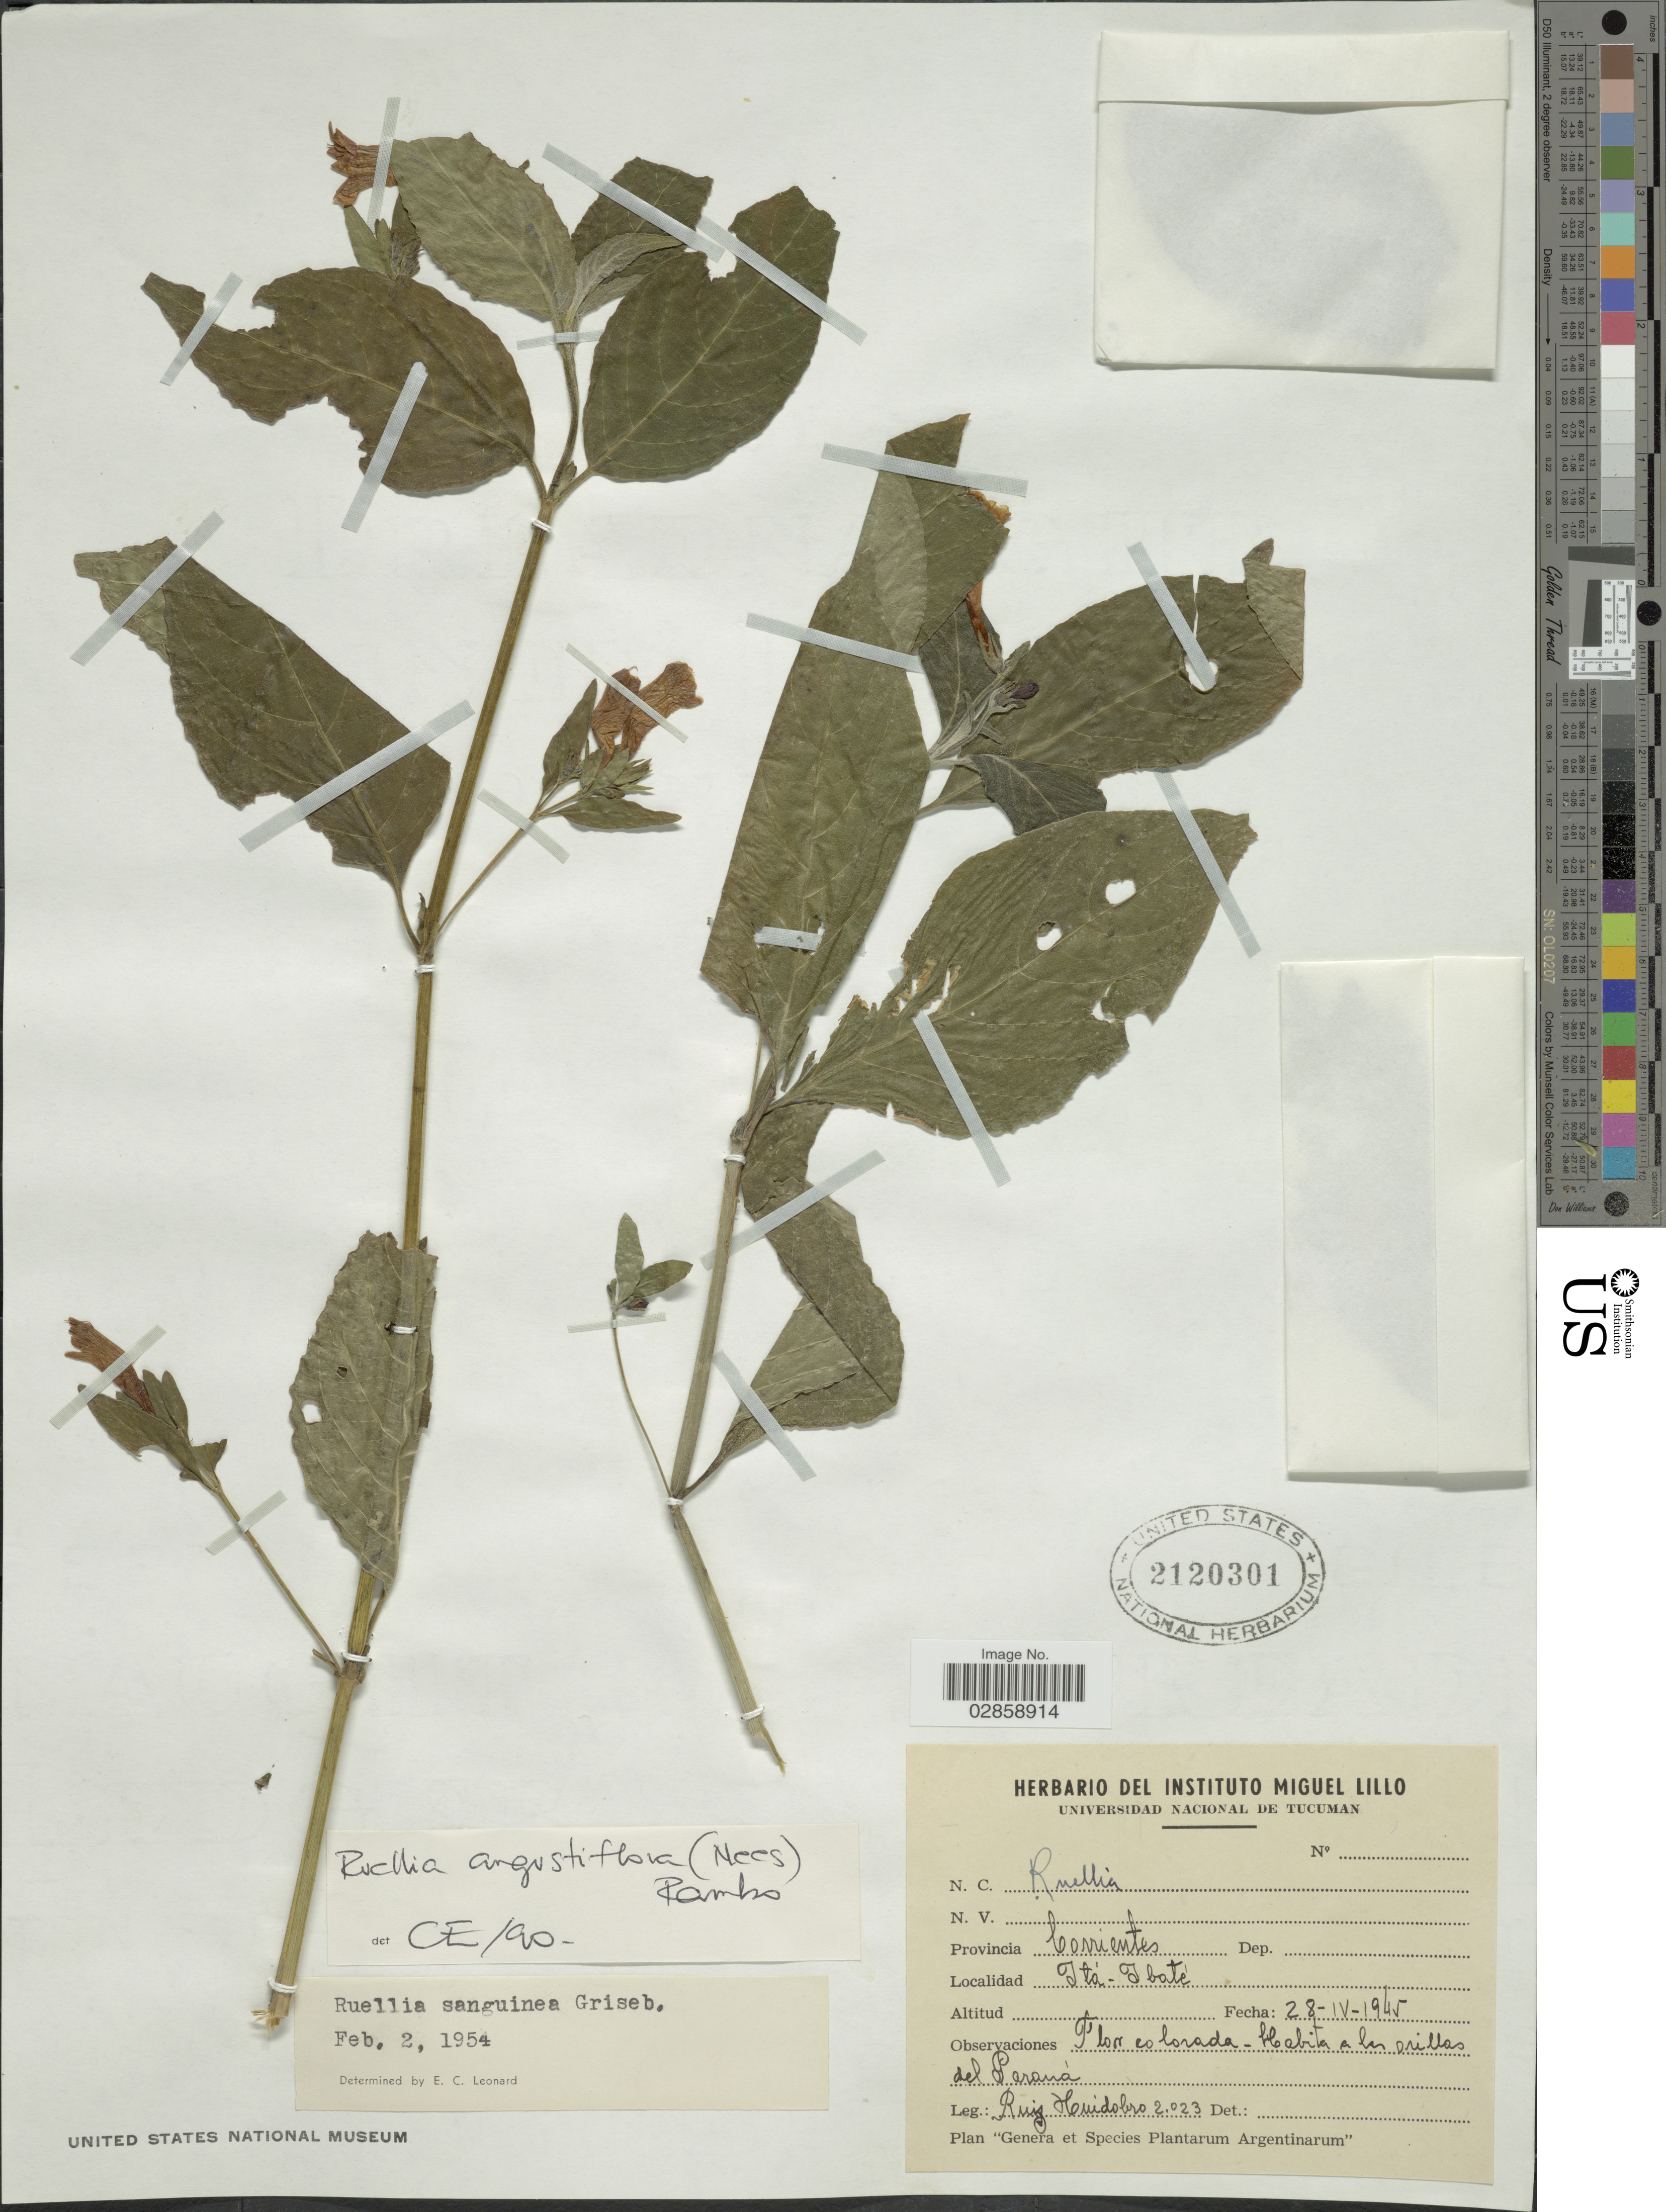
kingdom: Plantae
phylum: Tracheophyta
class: Magnoliopsida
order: Lamiales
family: Acanthaceae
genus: Ruellia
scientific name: Ruellia angustiflora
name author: (Nees) Lindau ex Rambo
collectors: R. Huidobro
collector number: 2023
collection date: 1945-04-28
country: Argentina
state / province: Corrientes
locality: Itá-Ibaté.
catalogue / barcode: US 2120301